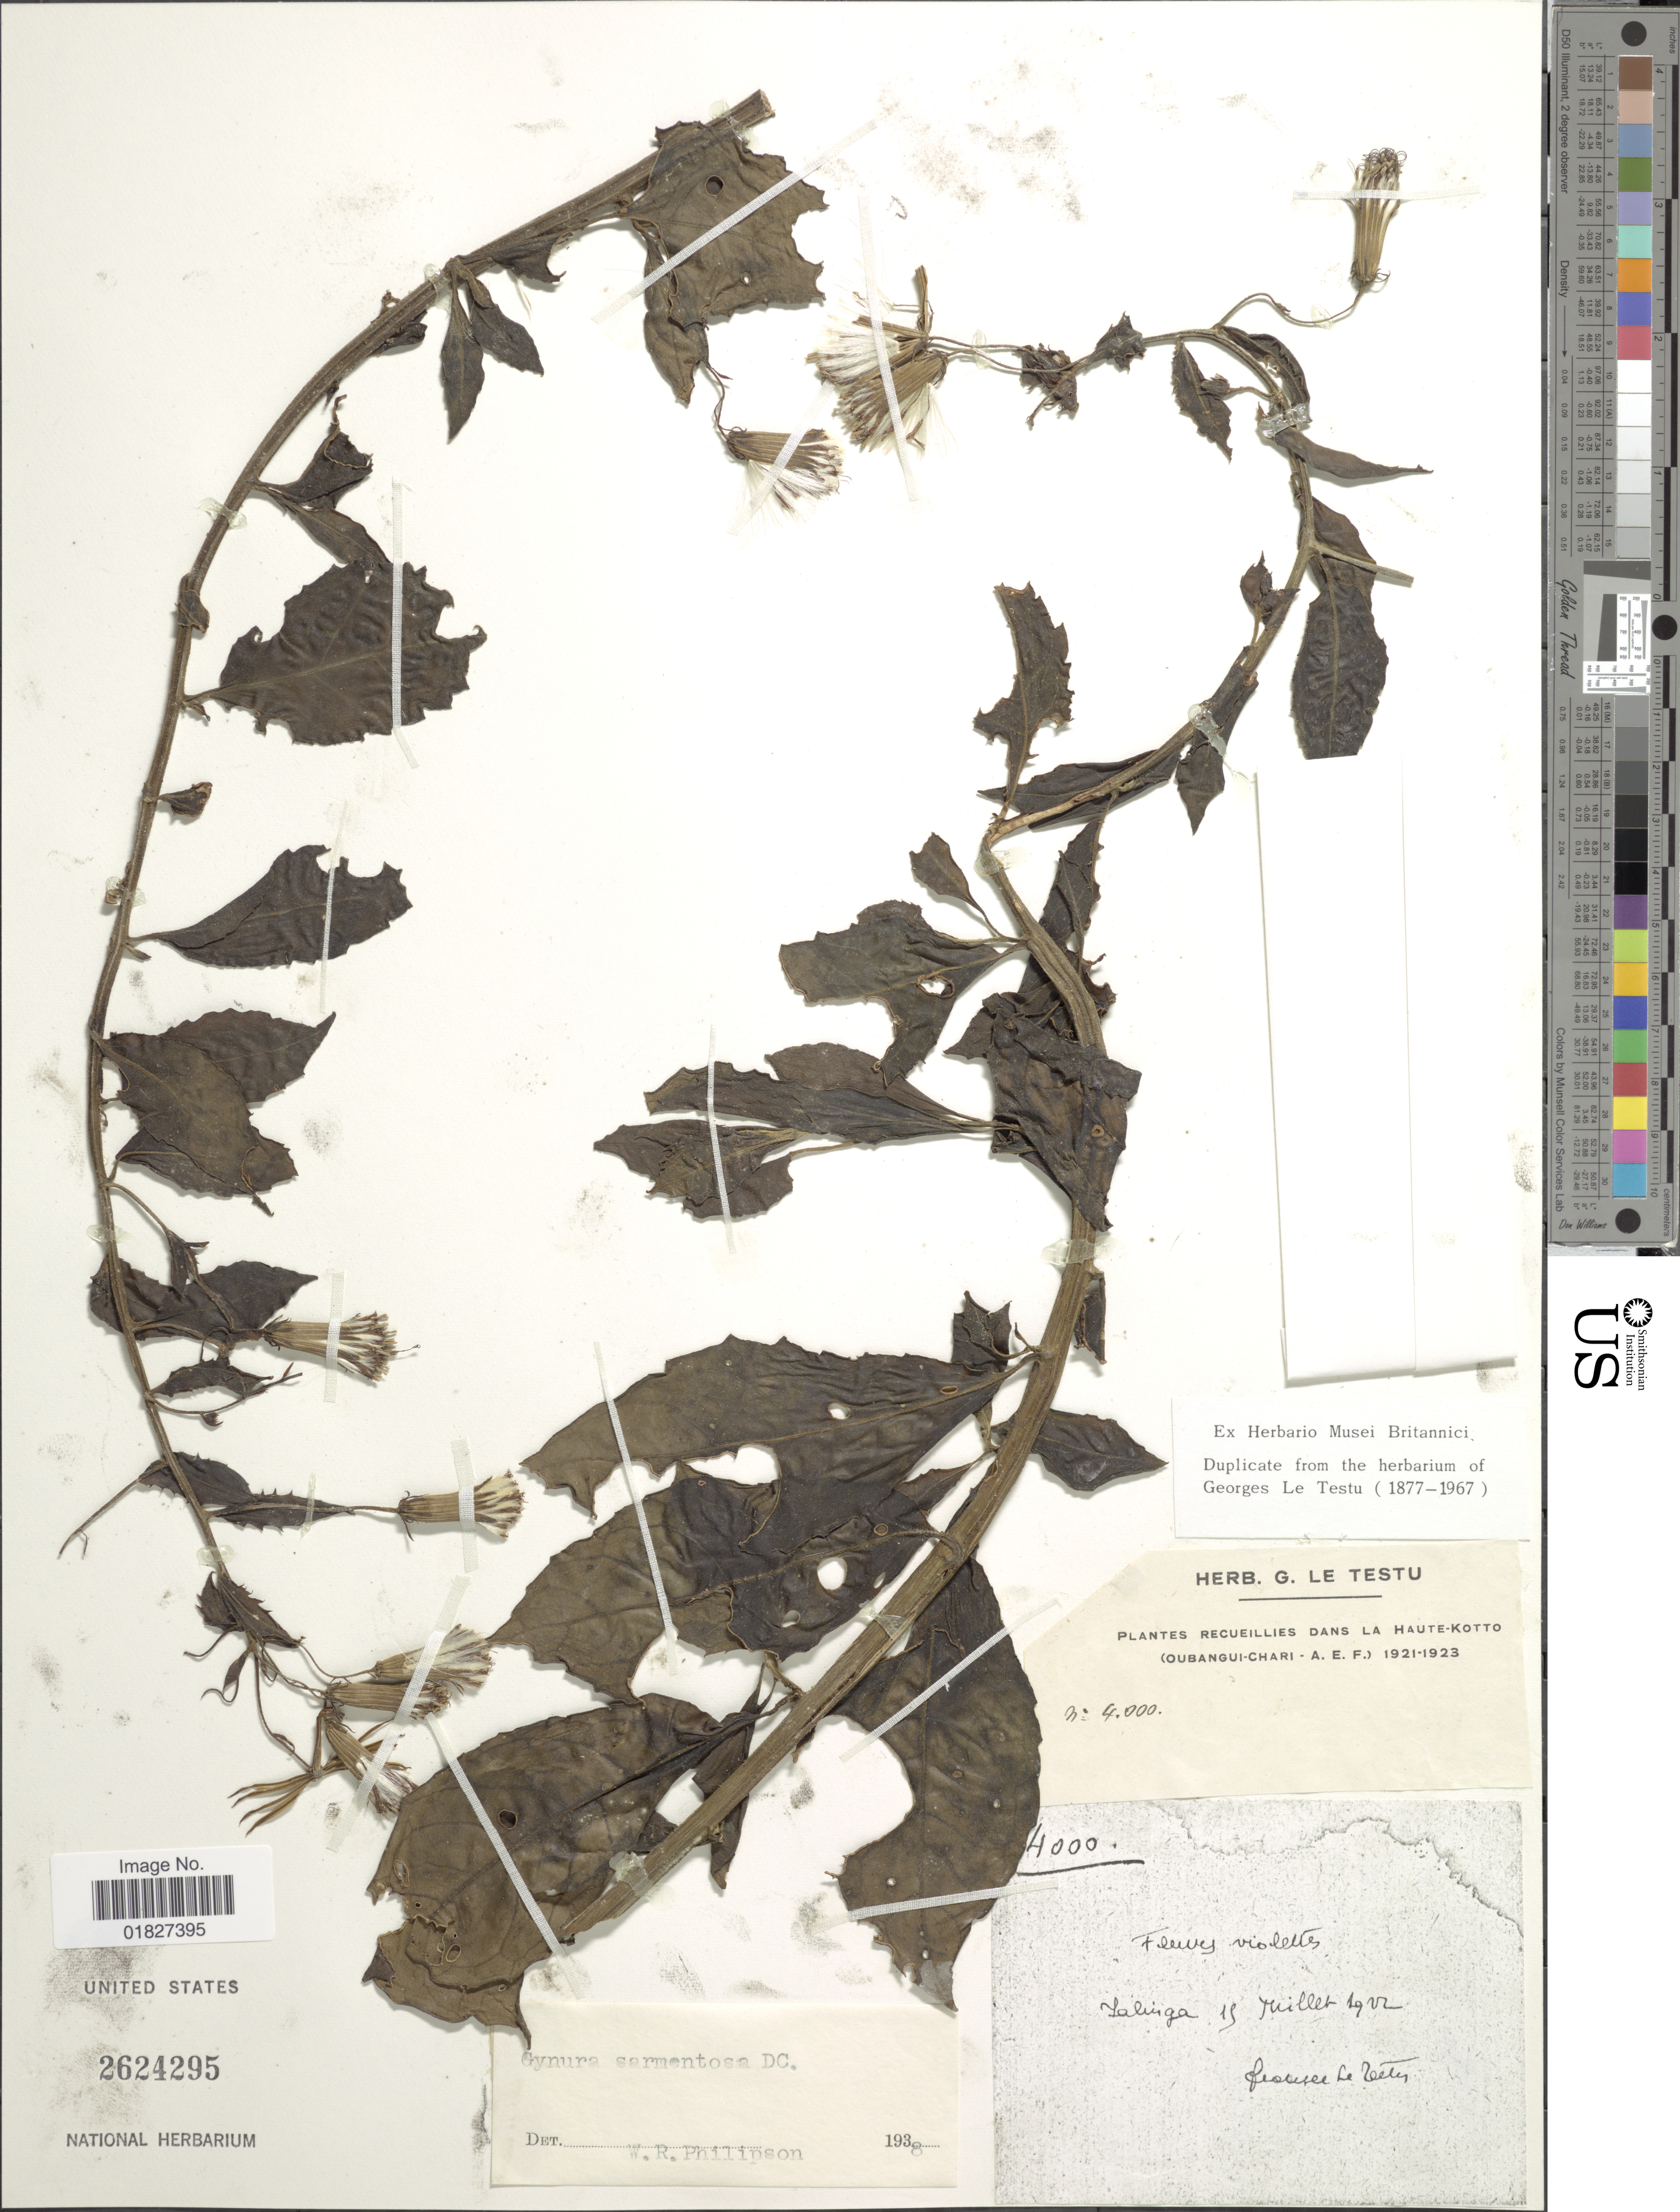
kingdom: Plantae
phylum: Tracheophyta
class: Magnoliopsida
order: Asterales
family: Asteraceae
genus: Gynura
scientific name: Gynura sarmentosa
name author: DC.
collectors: ex herb. G. Le Testu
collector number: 4000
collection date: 1922-07-15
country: Central African Republic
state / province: Haute-Kotto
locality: Oubangui-Chari, Yalinga [interpreted]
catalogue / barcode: US 2624295